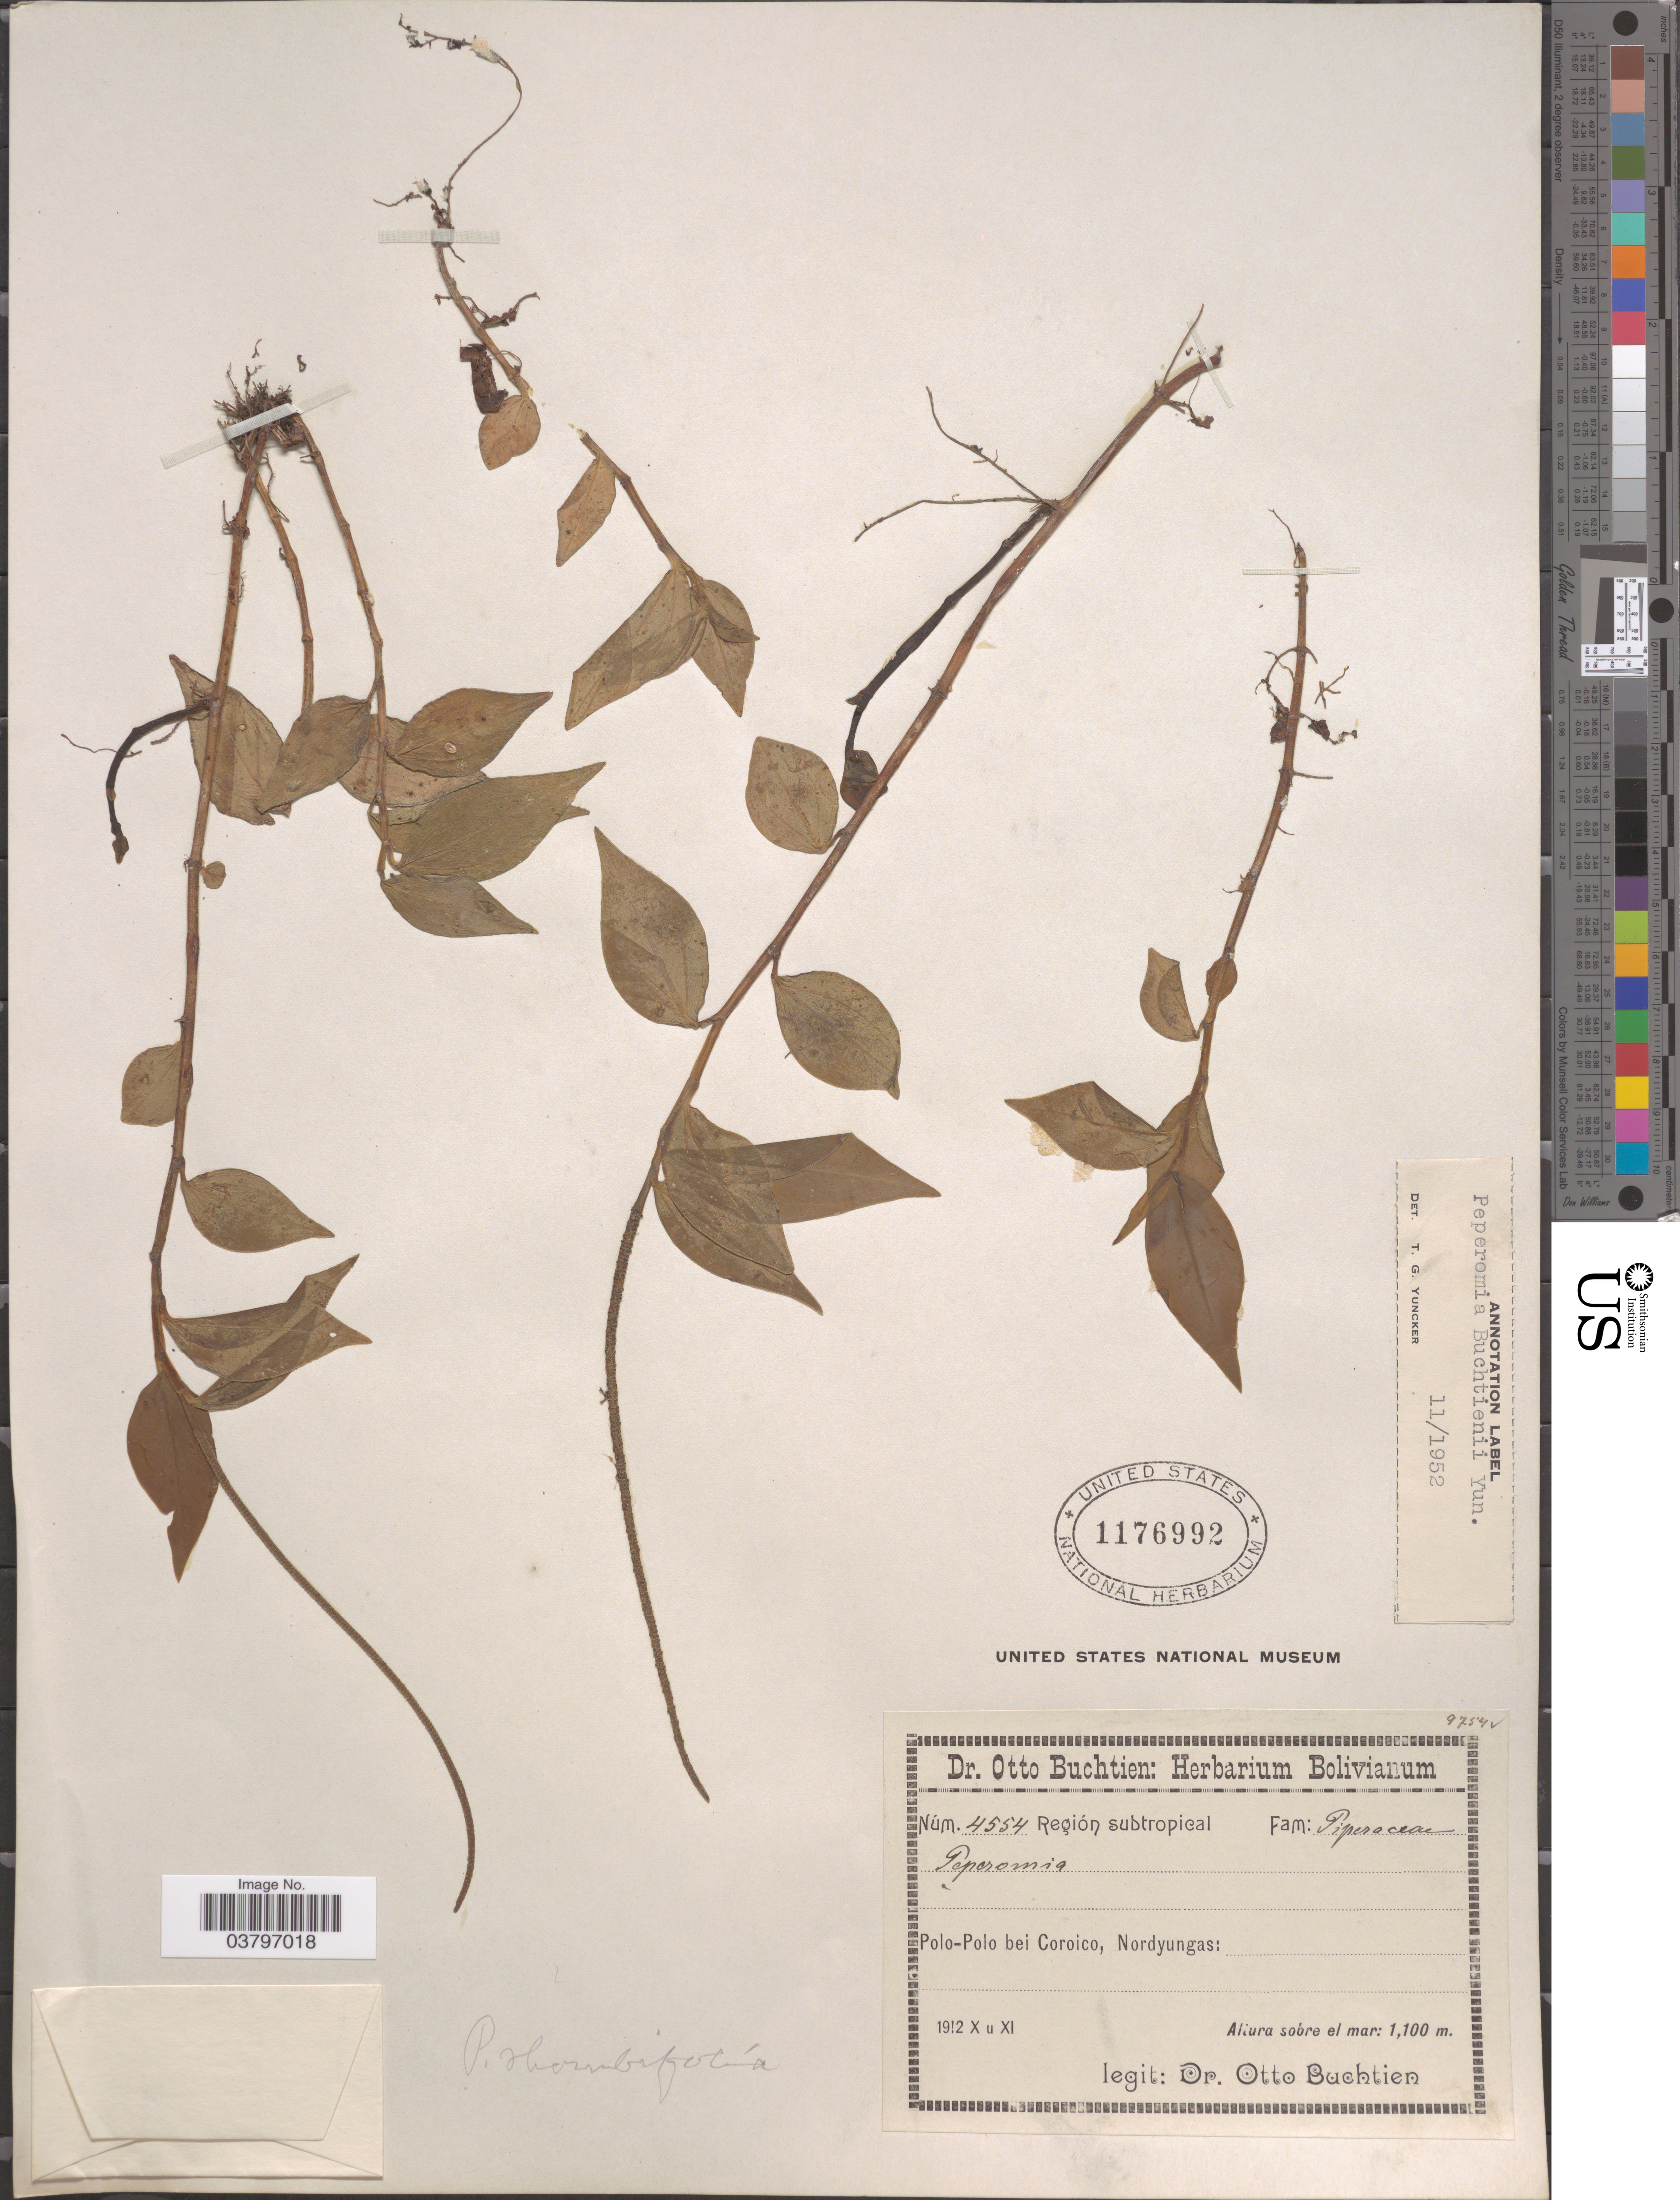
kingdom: Plantae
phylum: Tracheophyta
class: Magnoliopsida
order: Piperales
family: Piperaceae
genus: Peperomia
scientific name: Peperomia buchtienii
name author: Yunck.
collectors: O. Buchtien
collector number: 4554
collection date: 1912-10/1912-11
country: Bolivia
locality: Región subtropical. Polo-Polo bei Coroico, Nordyungas.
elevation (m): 1100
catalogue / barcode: US 1176992